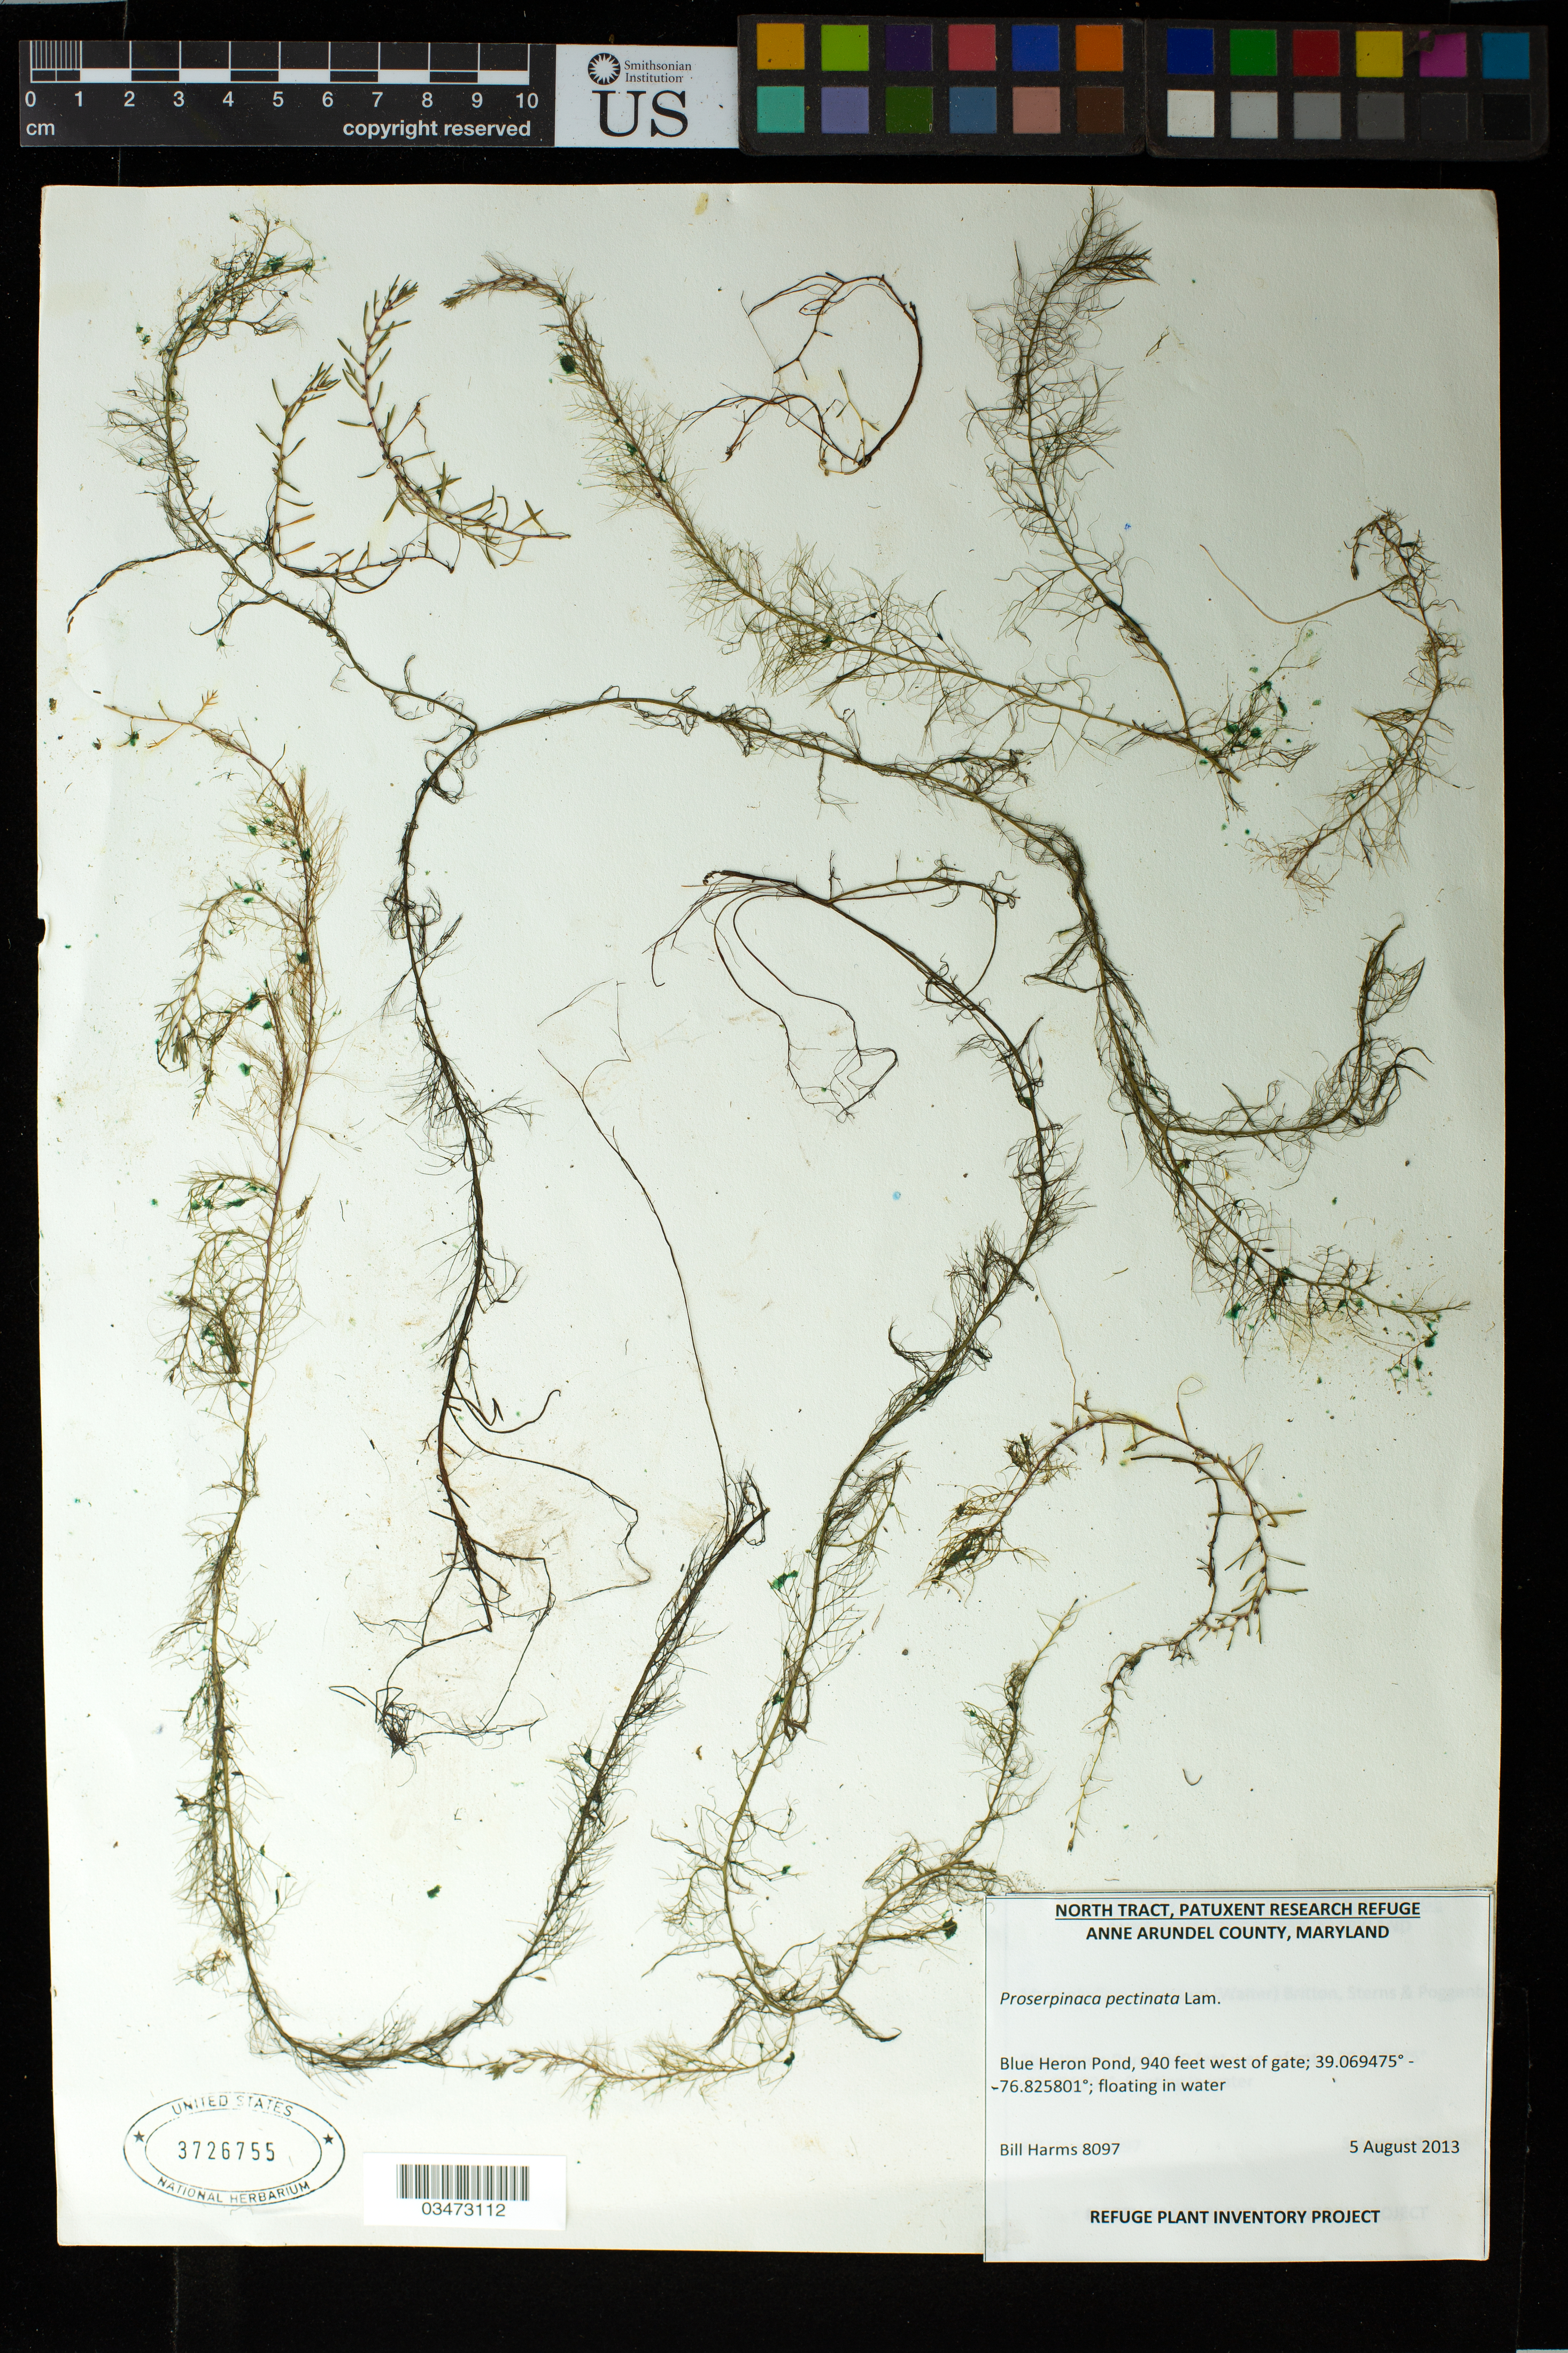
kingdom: Plantae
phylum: Tracheophyta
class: Magnoliopsida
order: Saxifragales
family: Haloragaceae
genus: Myriophyllum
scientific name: Myriophyllum humile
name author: (Raf.) Morong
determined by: Strong, Mark T., (BOT), Smithsonian Institution - National Museum of Natural History (UNITED STATES)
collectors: B. Harms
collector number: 8097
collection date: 2013-08-05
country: United States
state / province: Maryland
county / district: Anne Arundel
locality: Blue Heron Pond, northwest corner, 940 feet northwest of gate; floating in water.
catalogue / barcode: US 3726755